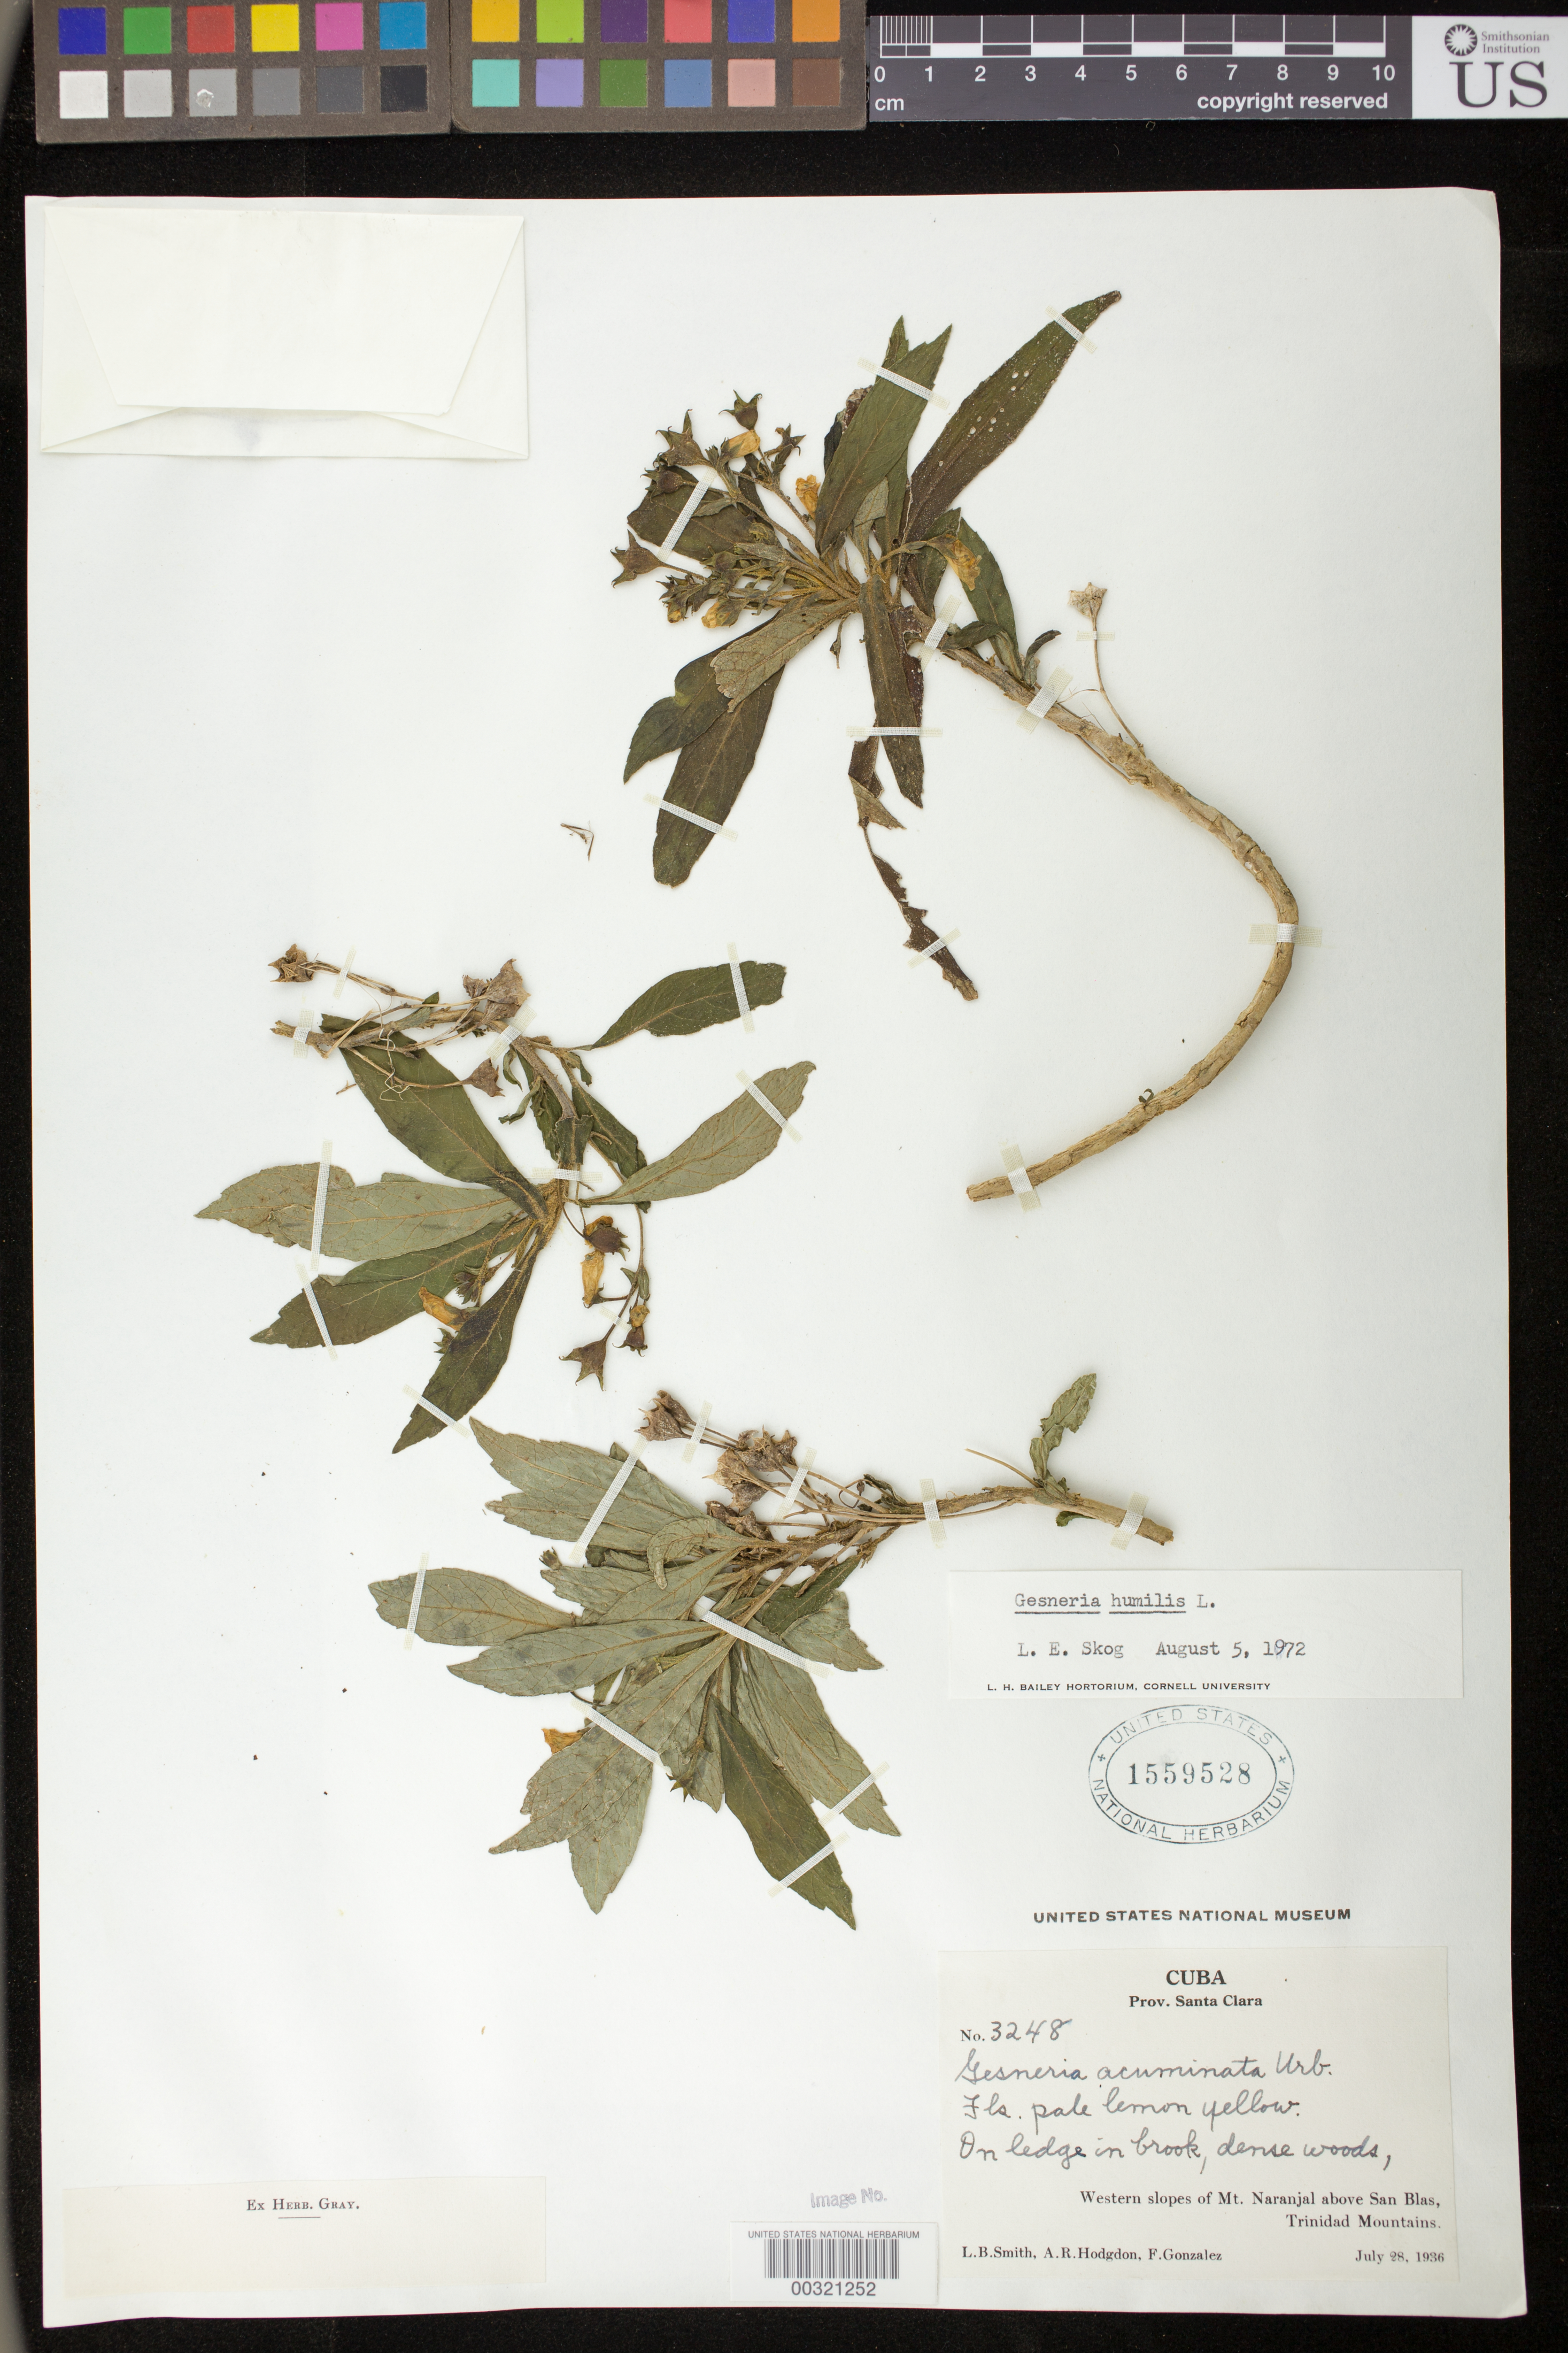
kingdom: Plantae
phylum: Tracheophyta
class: Magnoliopsida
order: Lamiales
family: Gesneriaceae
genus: Gesneria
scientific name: Gesneria humilis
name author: L.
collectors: L. Smith, A. R. Hodgdon & F. Gonzalez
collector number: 3248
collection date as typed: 28 Jul 1936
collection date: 1936-07-28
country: Cuba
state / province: Las Villas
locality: Santa Clara prov. Western slopes of Mt Naranjal above San Blas, Trinidad Mountains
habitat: On ledge in brook, dense woods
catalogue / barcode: US 1559528